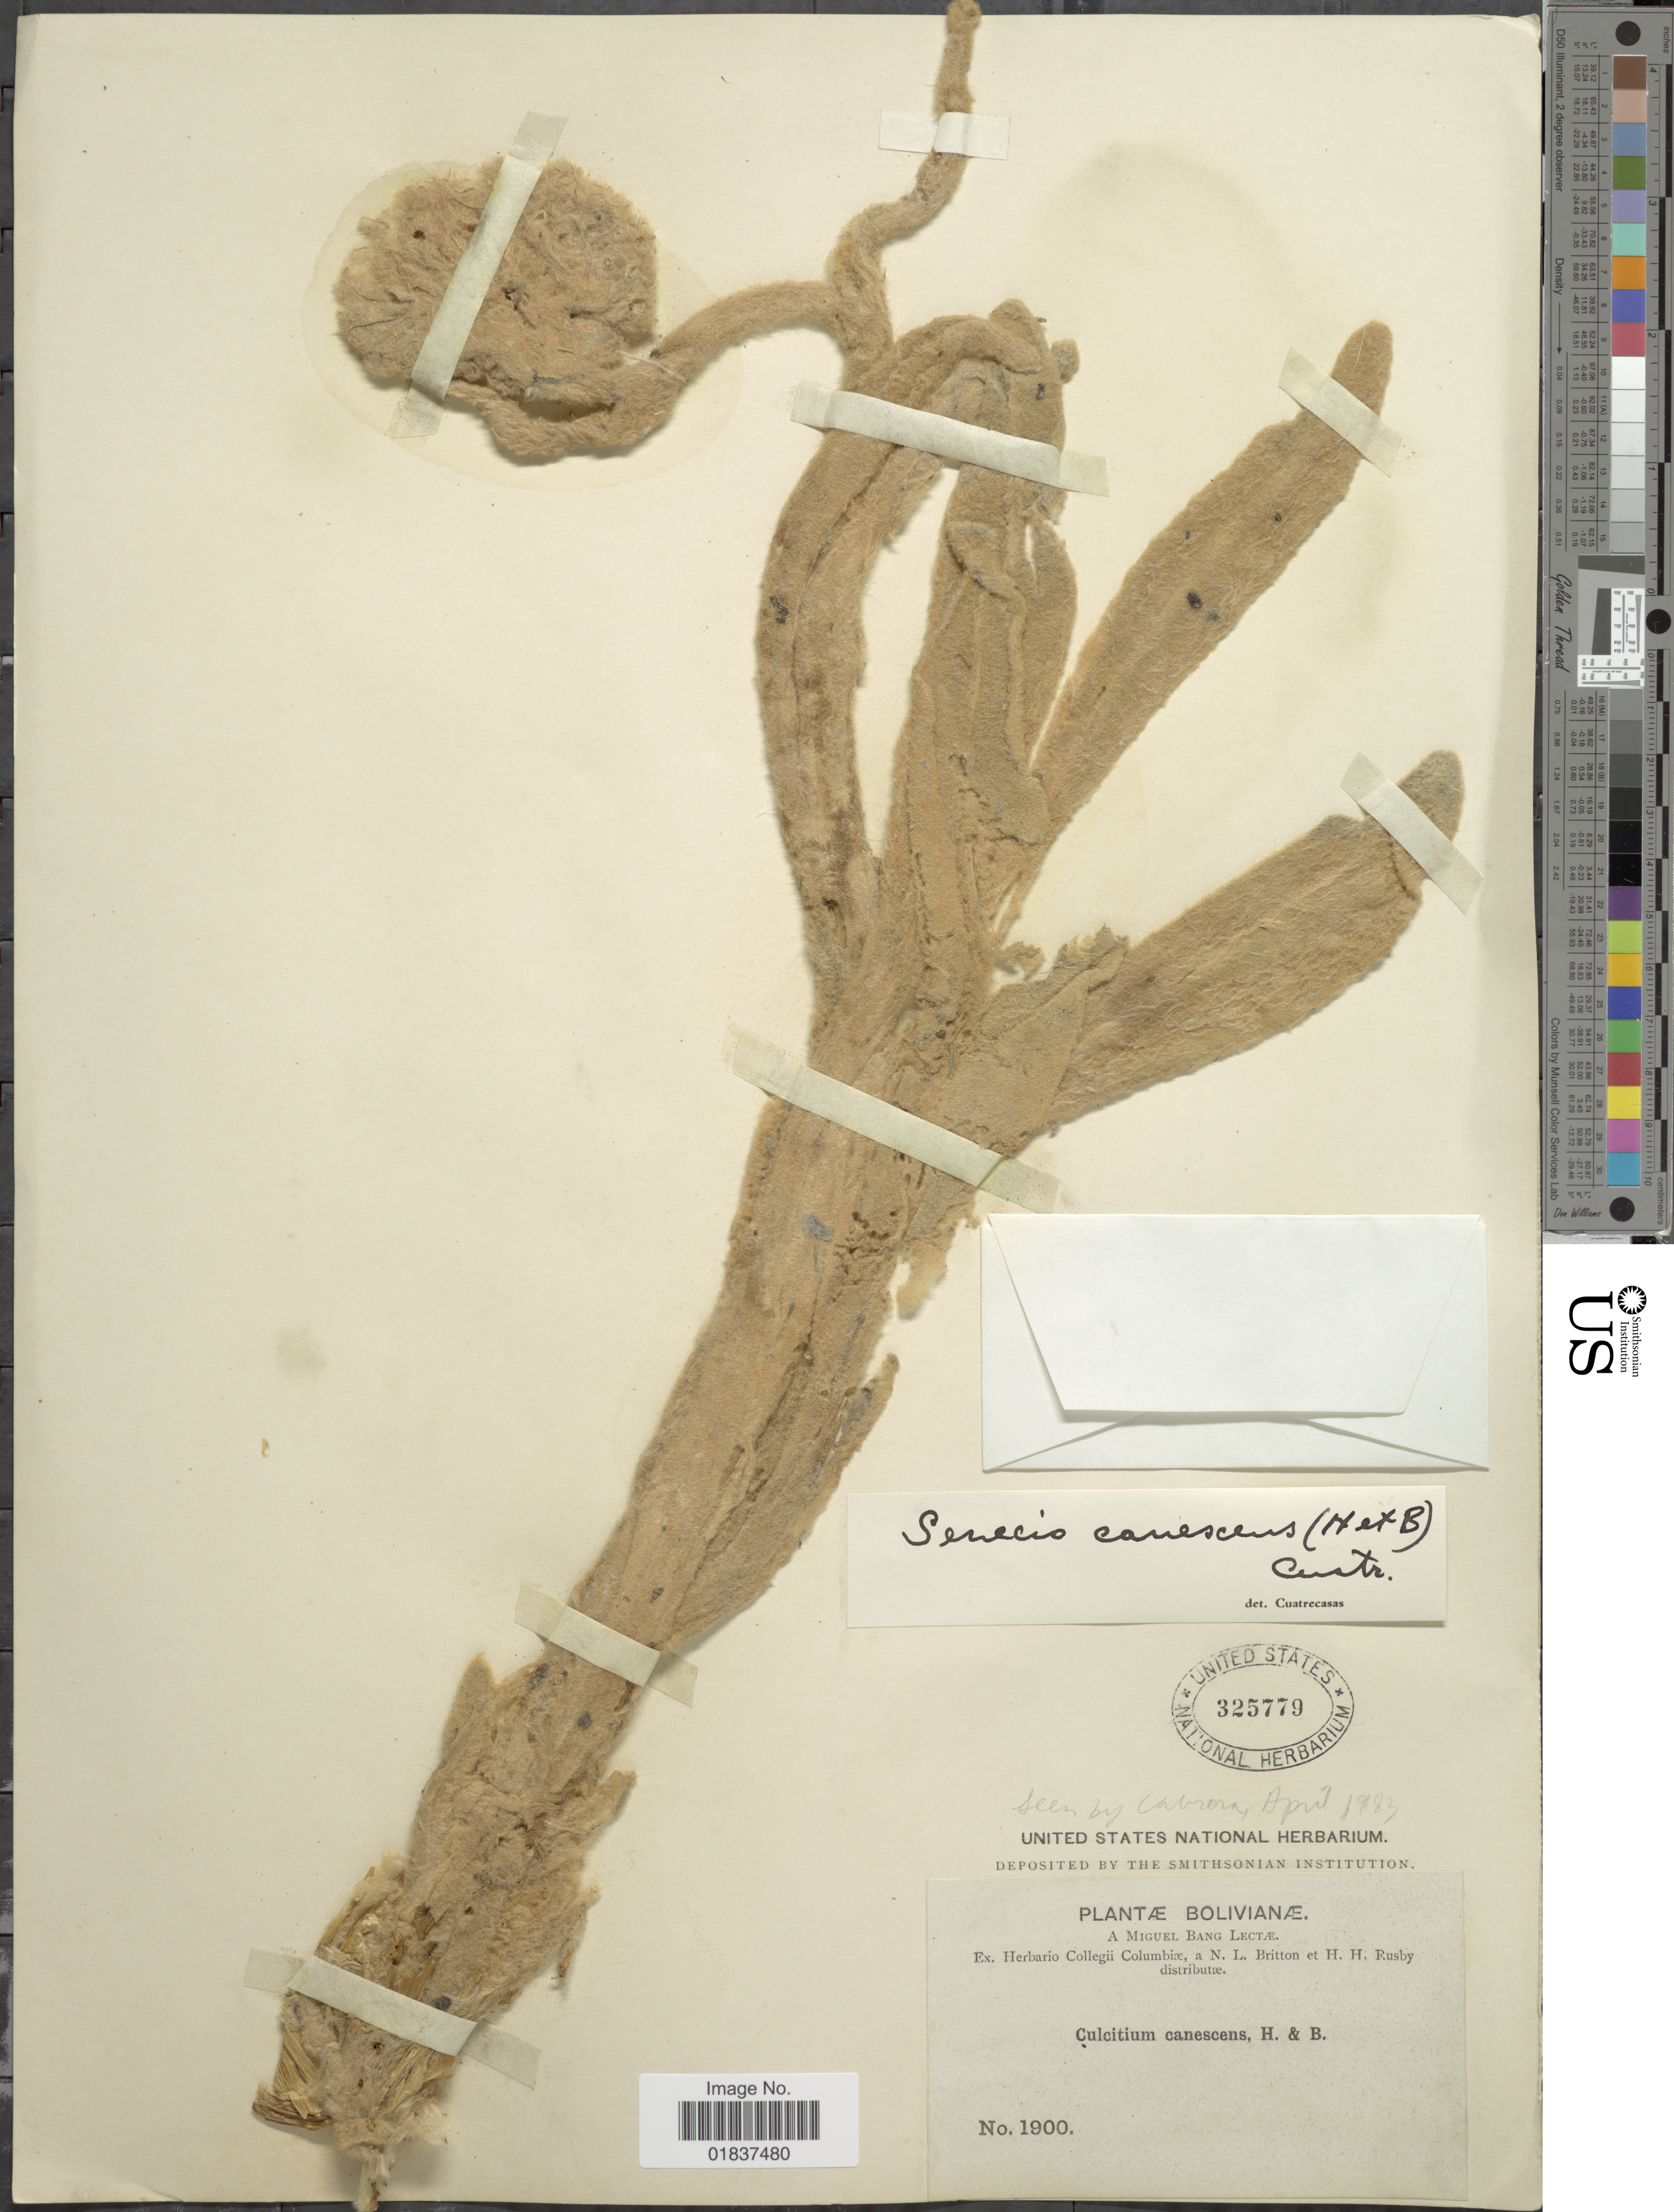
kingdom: Plantae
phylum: Tracheophyta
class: Magnoliopsida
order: Asterales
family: Asteraceae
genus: Senecio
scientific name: Senecio canescens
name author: (Bonpl.) Cuatrec.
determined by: Salomon, Luciana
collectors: M. Bang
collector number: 1900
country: Bolivia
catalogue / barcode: US 325779